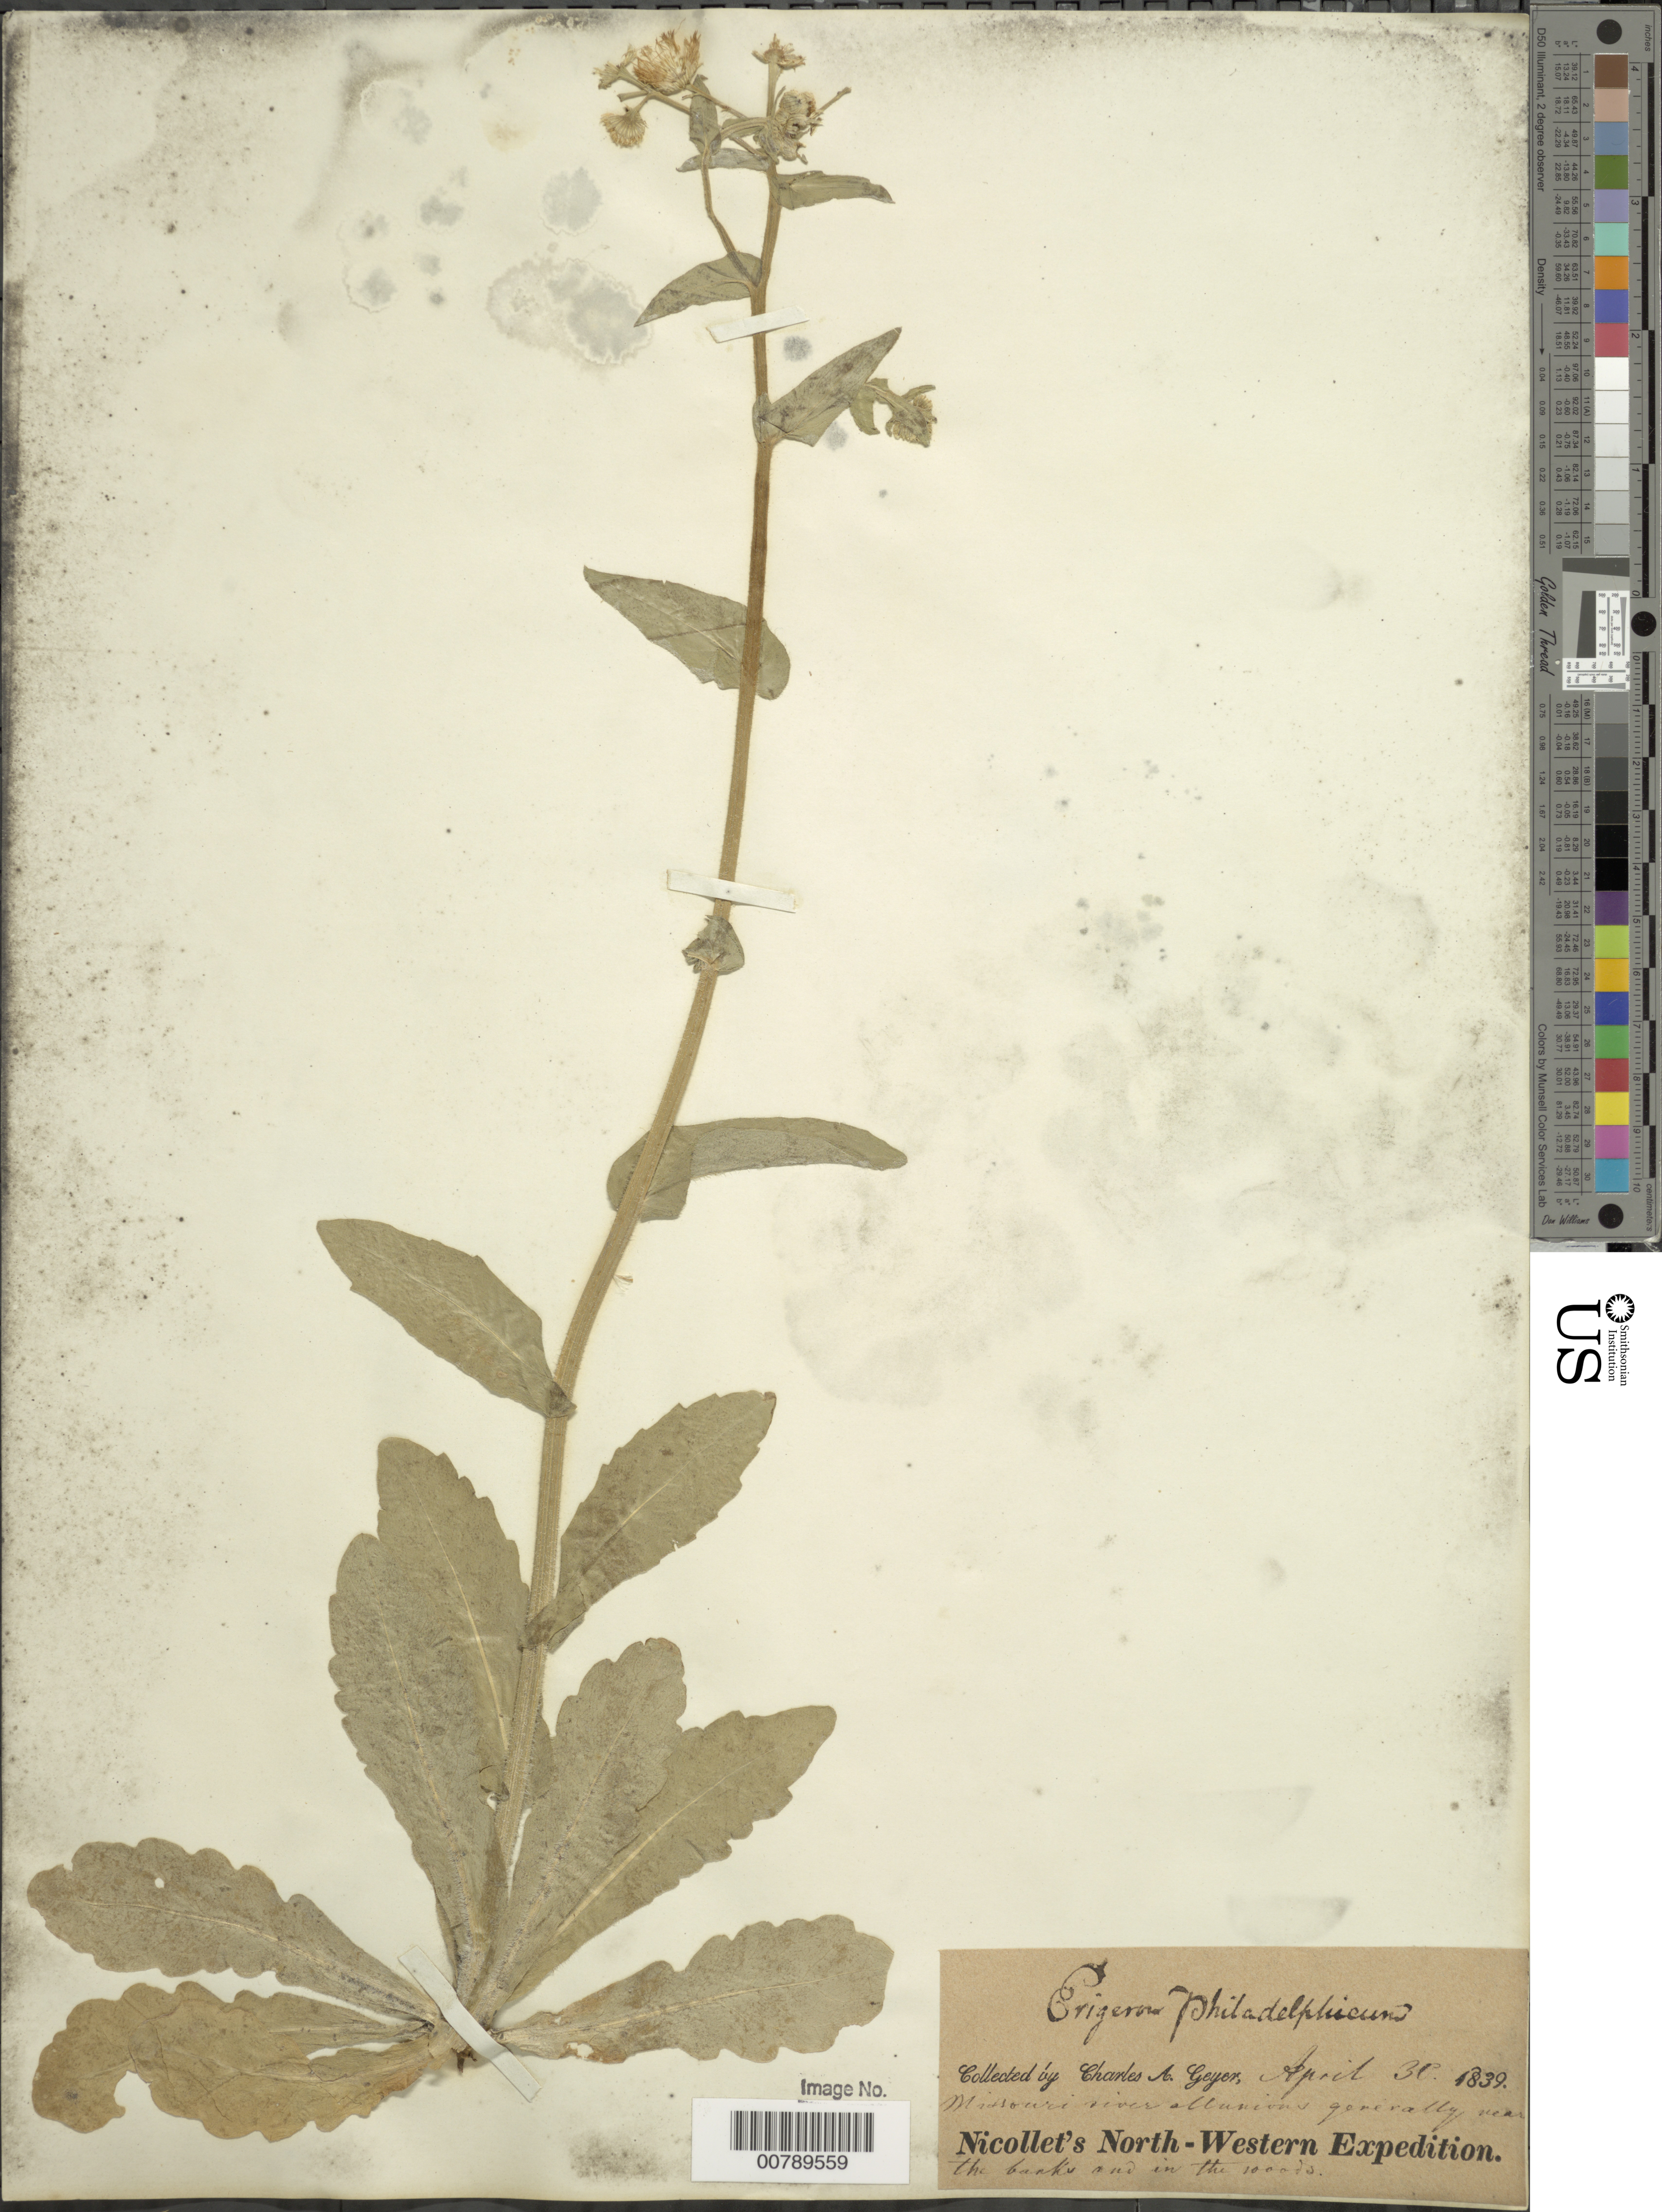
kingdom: Plantae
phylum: Tracheophyta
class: Magnoliopsida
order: Asterales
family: Asteraceae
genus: Erigeron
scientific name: Erigeron philadelphicus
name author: L.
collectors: C. A. Geyer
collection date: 1839-04-30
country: United States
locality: Missouri river alluvions generally near the banks and in the woods, Nicollet's North Western Expedition